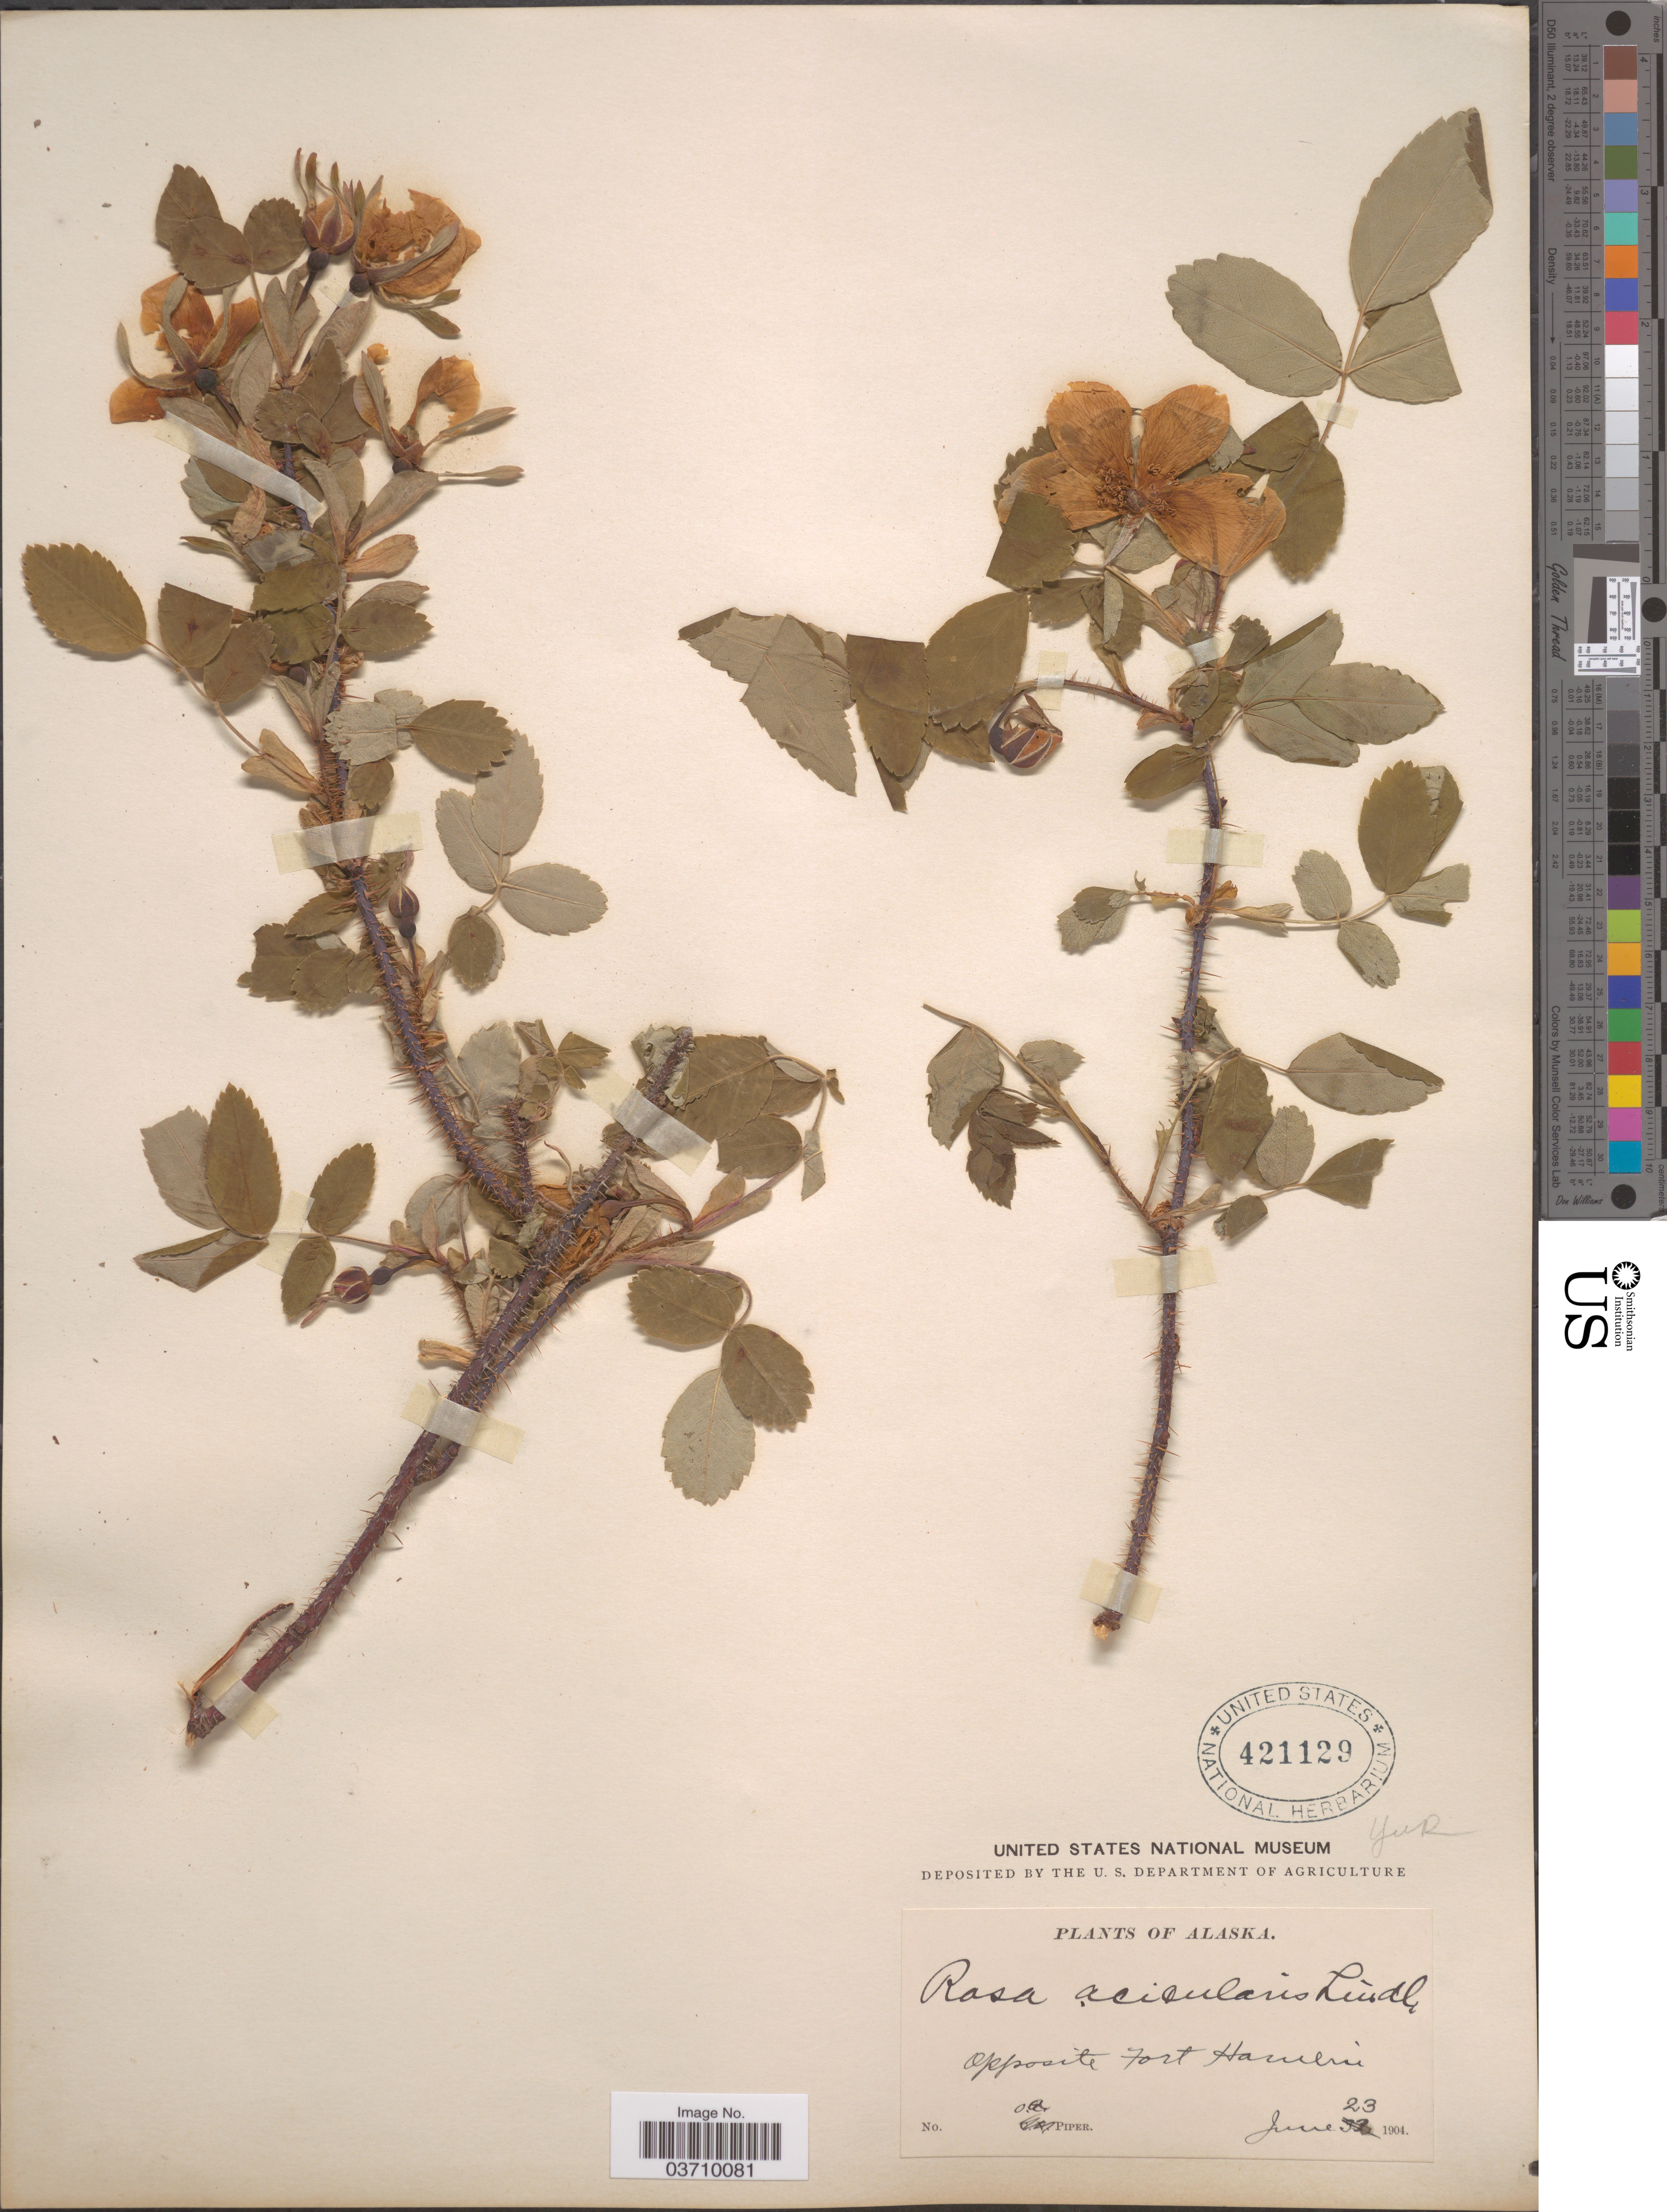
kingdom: Plantae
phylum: Tracheophyta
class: Magnoliopsida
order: Rosales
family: Rosaceae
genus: Rosa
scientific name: Rosa acicularis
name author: Lindl.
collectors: O. Piper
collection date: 1904-06-23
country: United States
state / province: Alaska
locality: Opposite Fort Hamlin.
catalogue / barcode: US 421129